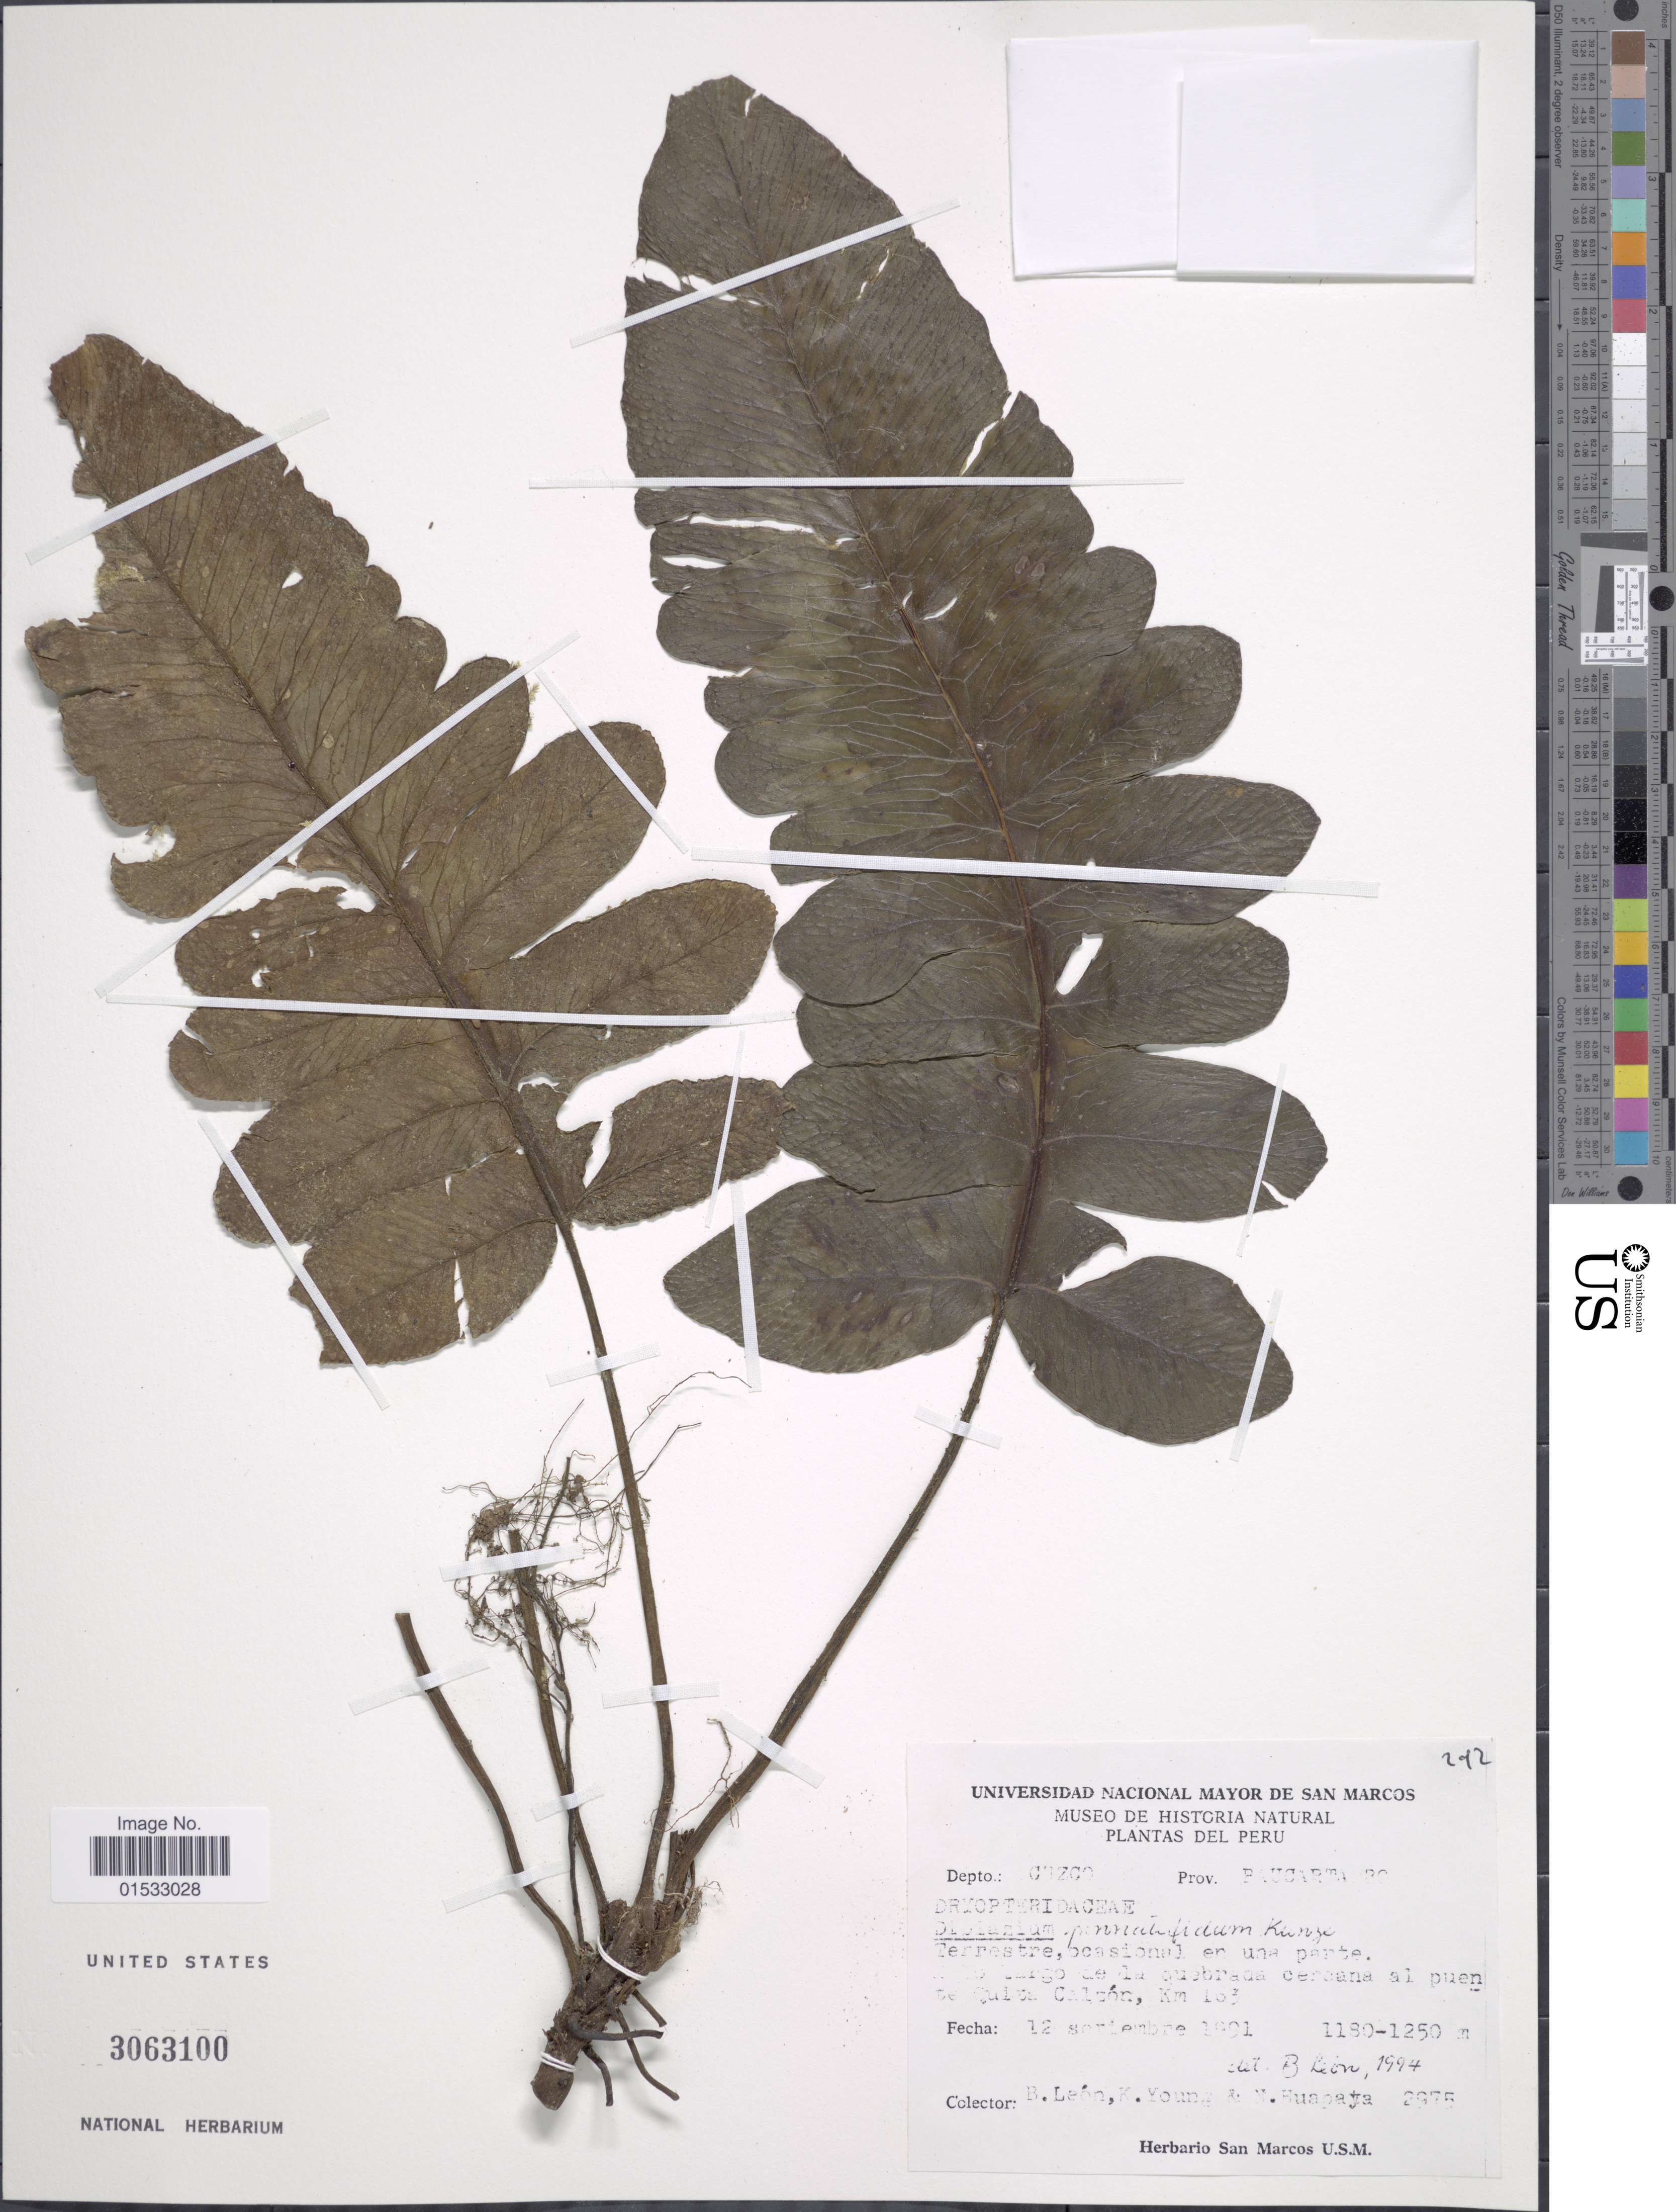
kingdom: Plantae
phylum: Tracheophyta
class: Polypodiopsida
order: Polypodiales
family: Athyriaceae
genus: Diplazium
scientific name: Diplazium pinnatifidum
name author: Kunze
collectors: B. León, K. Young & N. Huapaya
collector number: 2975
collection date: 1891-09-12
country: Peru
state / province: Cusco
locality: Paucartambo, a lo largo de la quebrada cercana al puente Quita Calzón, km. 163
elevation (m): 1180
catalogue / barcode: US 3063100